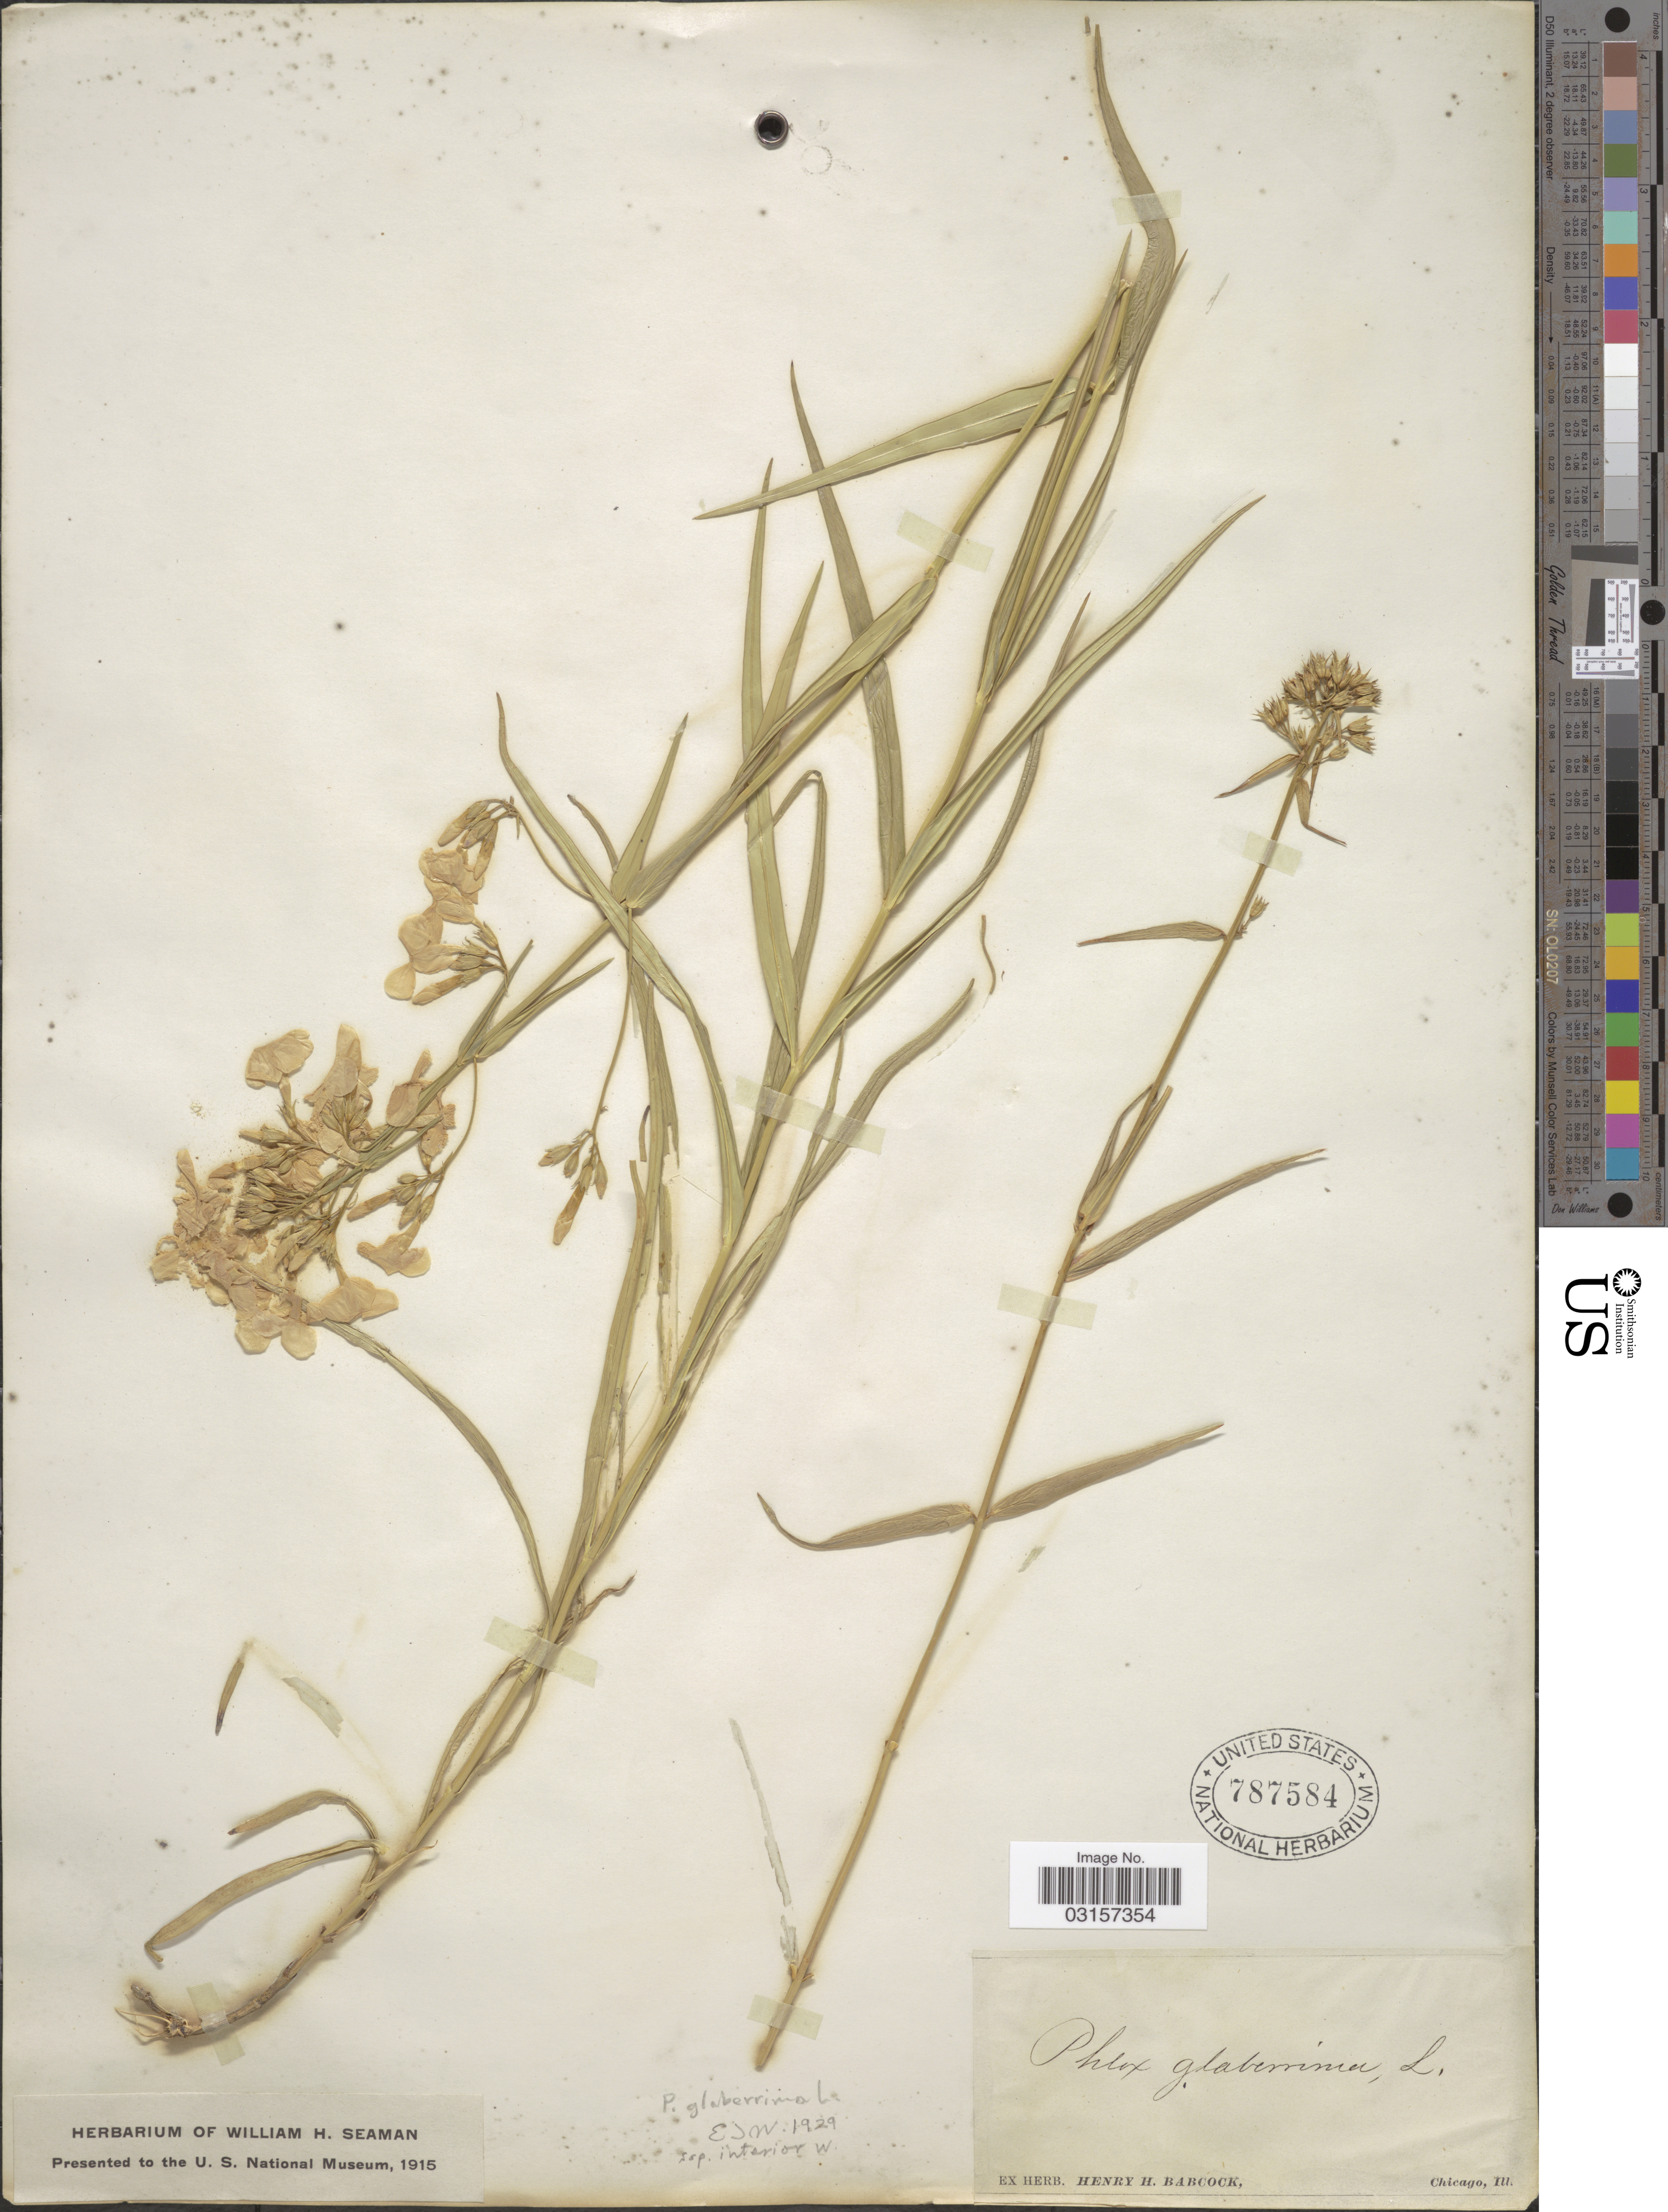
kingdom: Plantae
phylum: Tracheophyta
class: Magnoliopsida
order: Ericales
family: Polemoniaceae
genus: Phlox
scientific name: Phlox glaberrima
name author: L.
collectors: ex herb. Henry Homes Babcock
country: United States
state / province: Illinois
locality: Chicago.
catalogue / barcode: US 787584